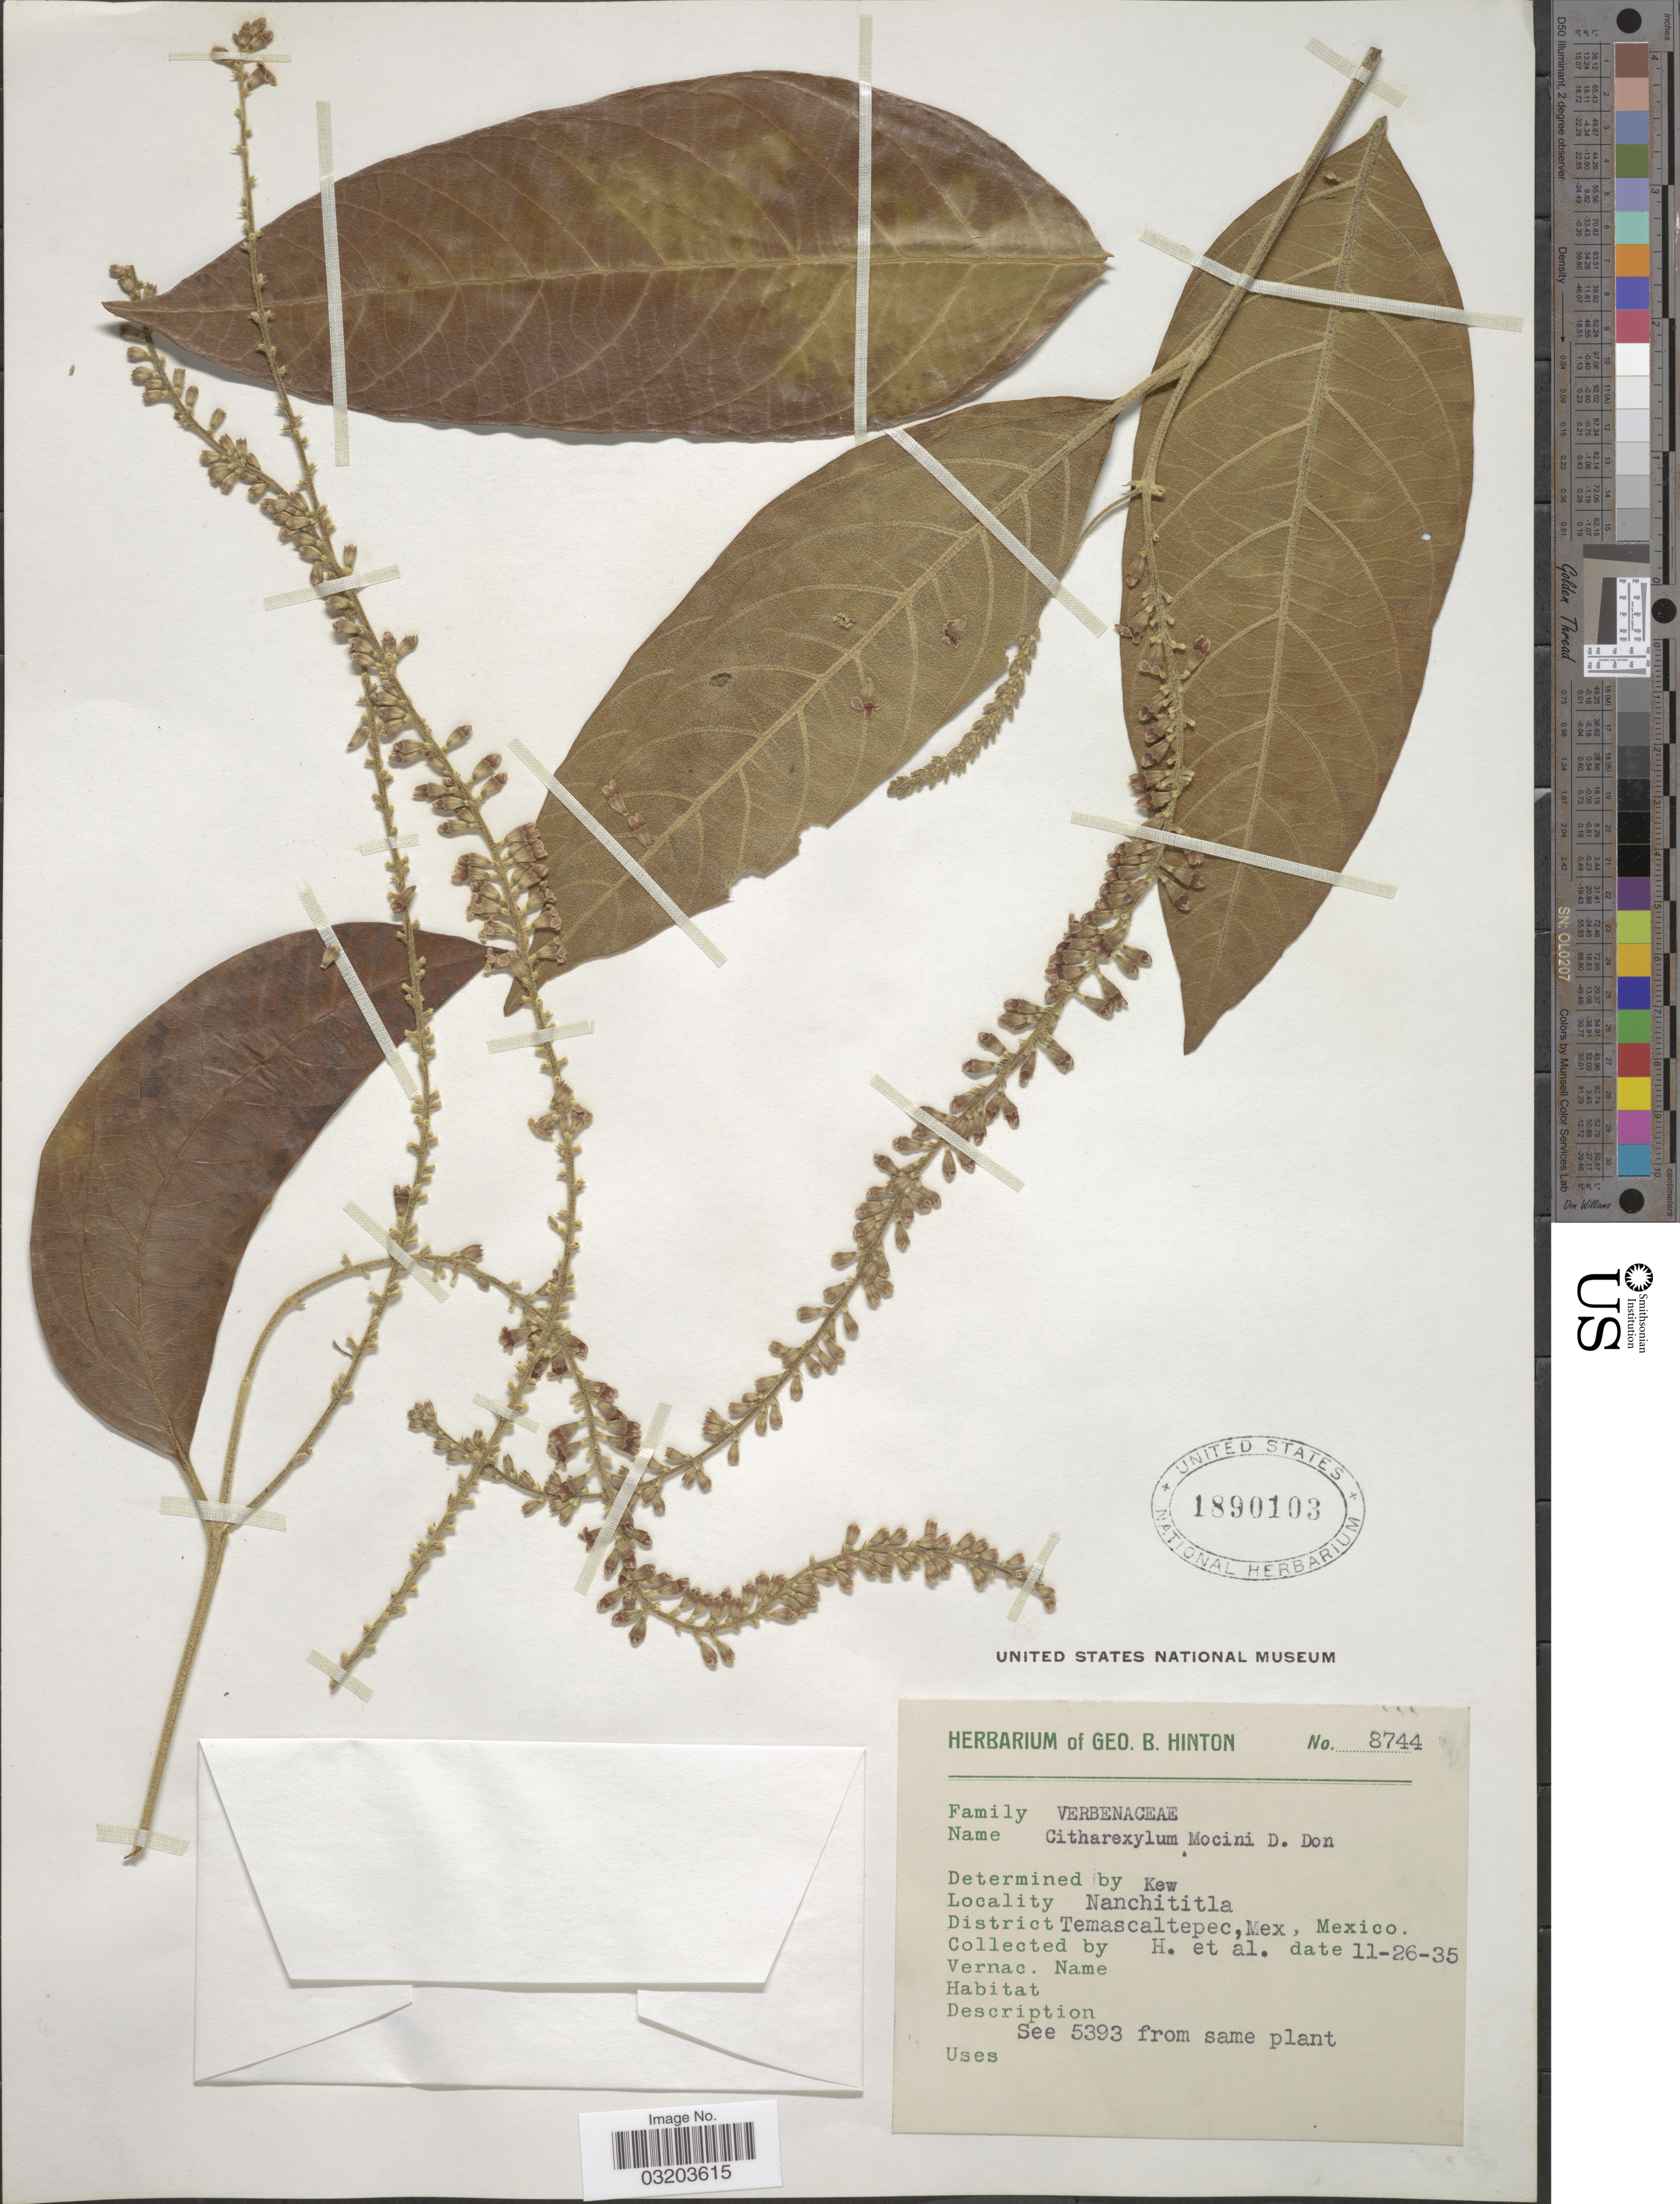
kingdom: Plantae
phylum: Tracheophyta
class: Magnoliopsida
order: Lamiales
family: Verbenaceae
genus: Citharexylum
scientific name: Citharexylum mocinoi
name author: D. Don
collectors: G. B. Hinton & et al.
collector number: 8744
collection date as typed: Transcribed d/m/y: 26/11/35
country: Mexico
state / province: México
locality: Nanchititla. District Temascaltepec, Méx.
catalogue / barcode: US 1890103